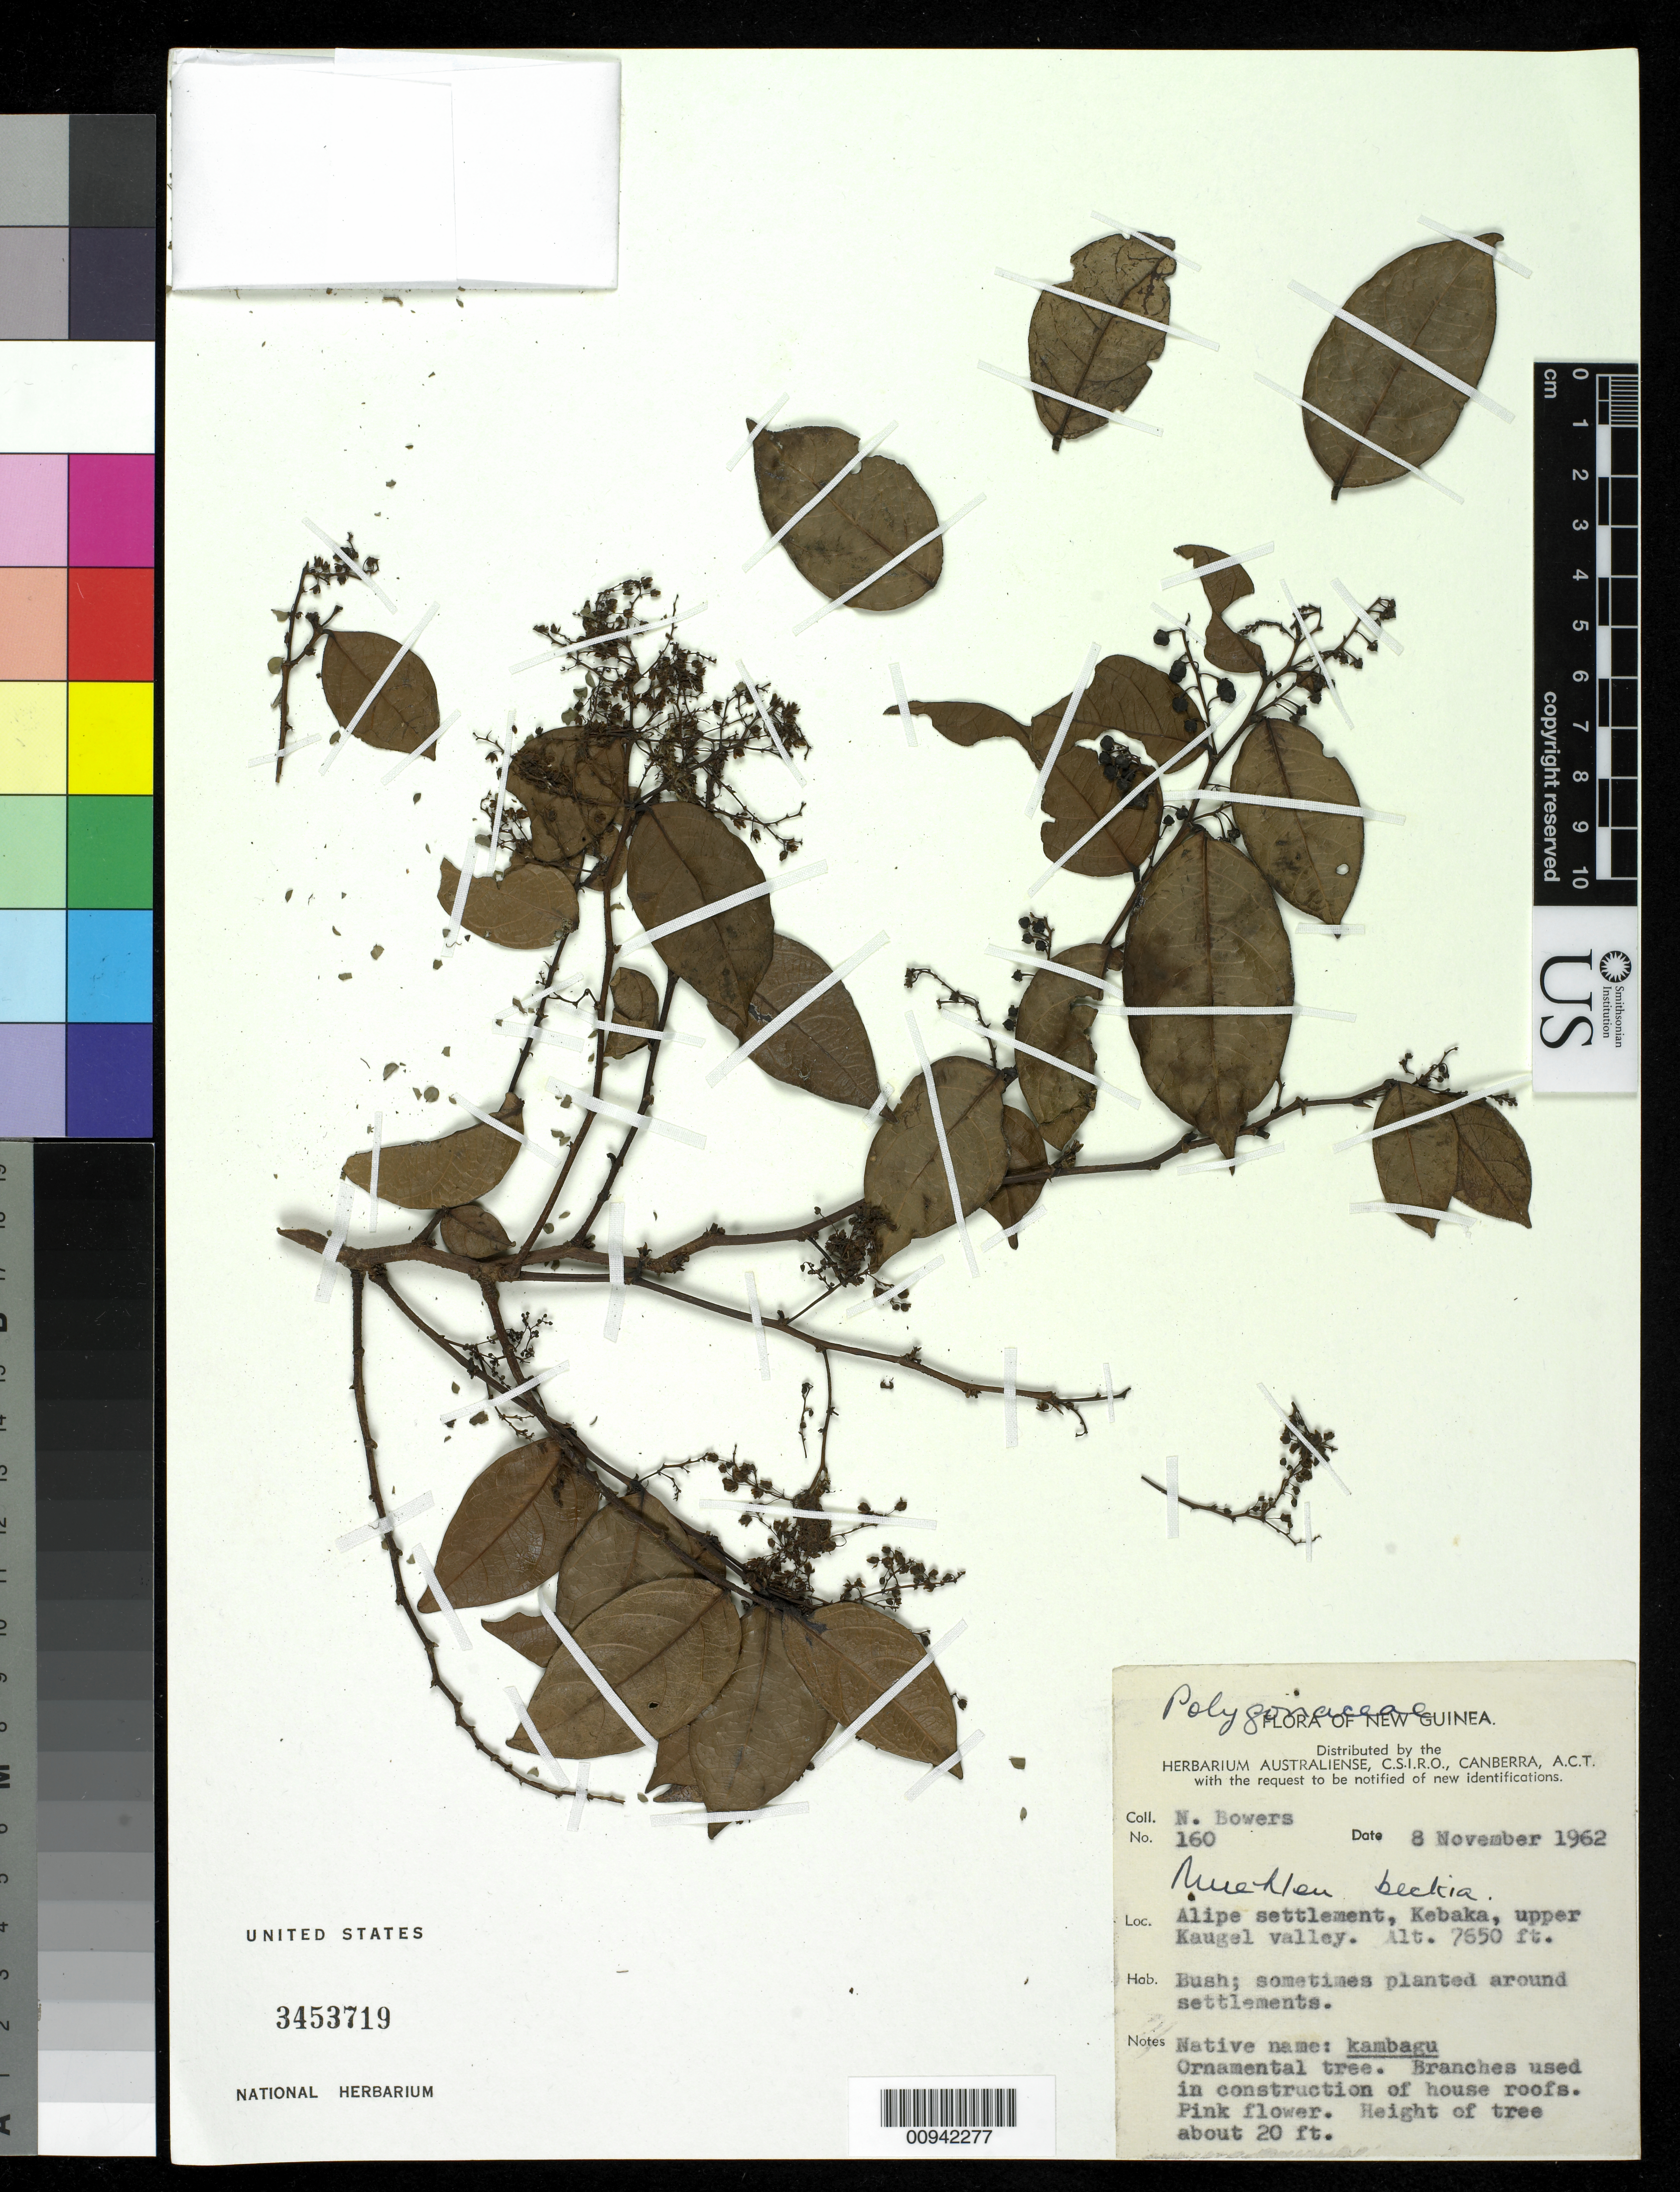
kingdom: Plantae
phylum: Tracheophyta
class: Magnoliopsida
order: Caryophyllales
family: Polygonaceae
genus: Muehlenbeckia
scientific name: Muehlenbeckia sp.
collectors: N. Bowers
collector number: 160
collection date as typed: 08 Nov 1962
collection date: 1962-11-08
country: Papua New Guinea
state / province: Western Highlands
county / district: Mount Hagen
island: New Guinea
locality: Alipe settlement, Kebaka, upper Kaugel valley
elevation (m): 2332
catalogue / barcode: US 3453719